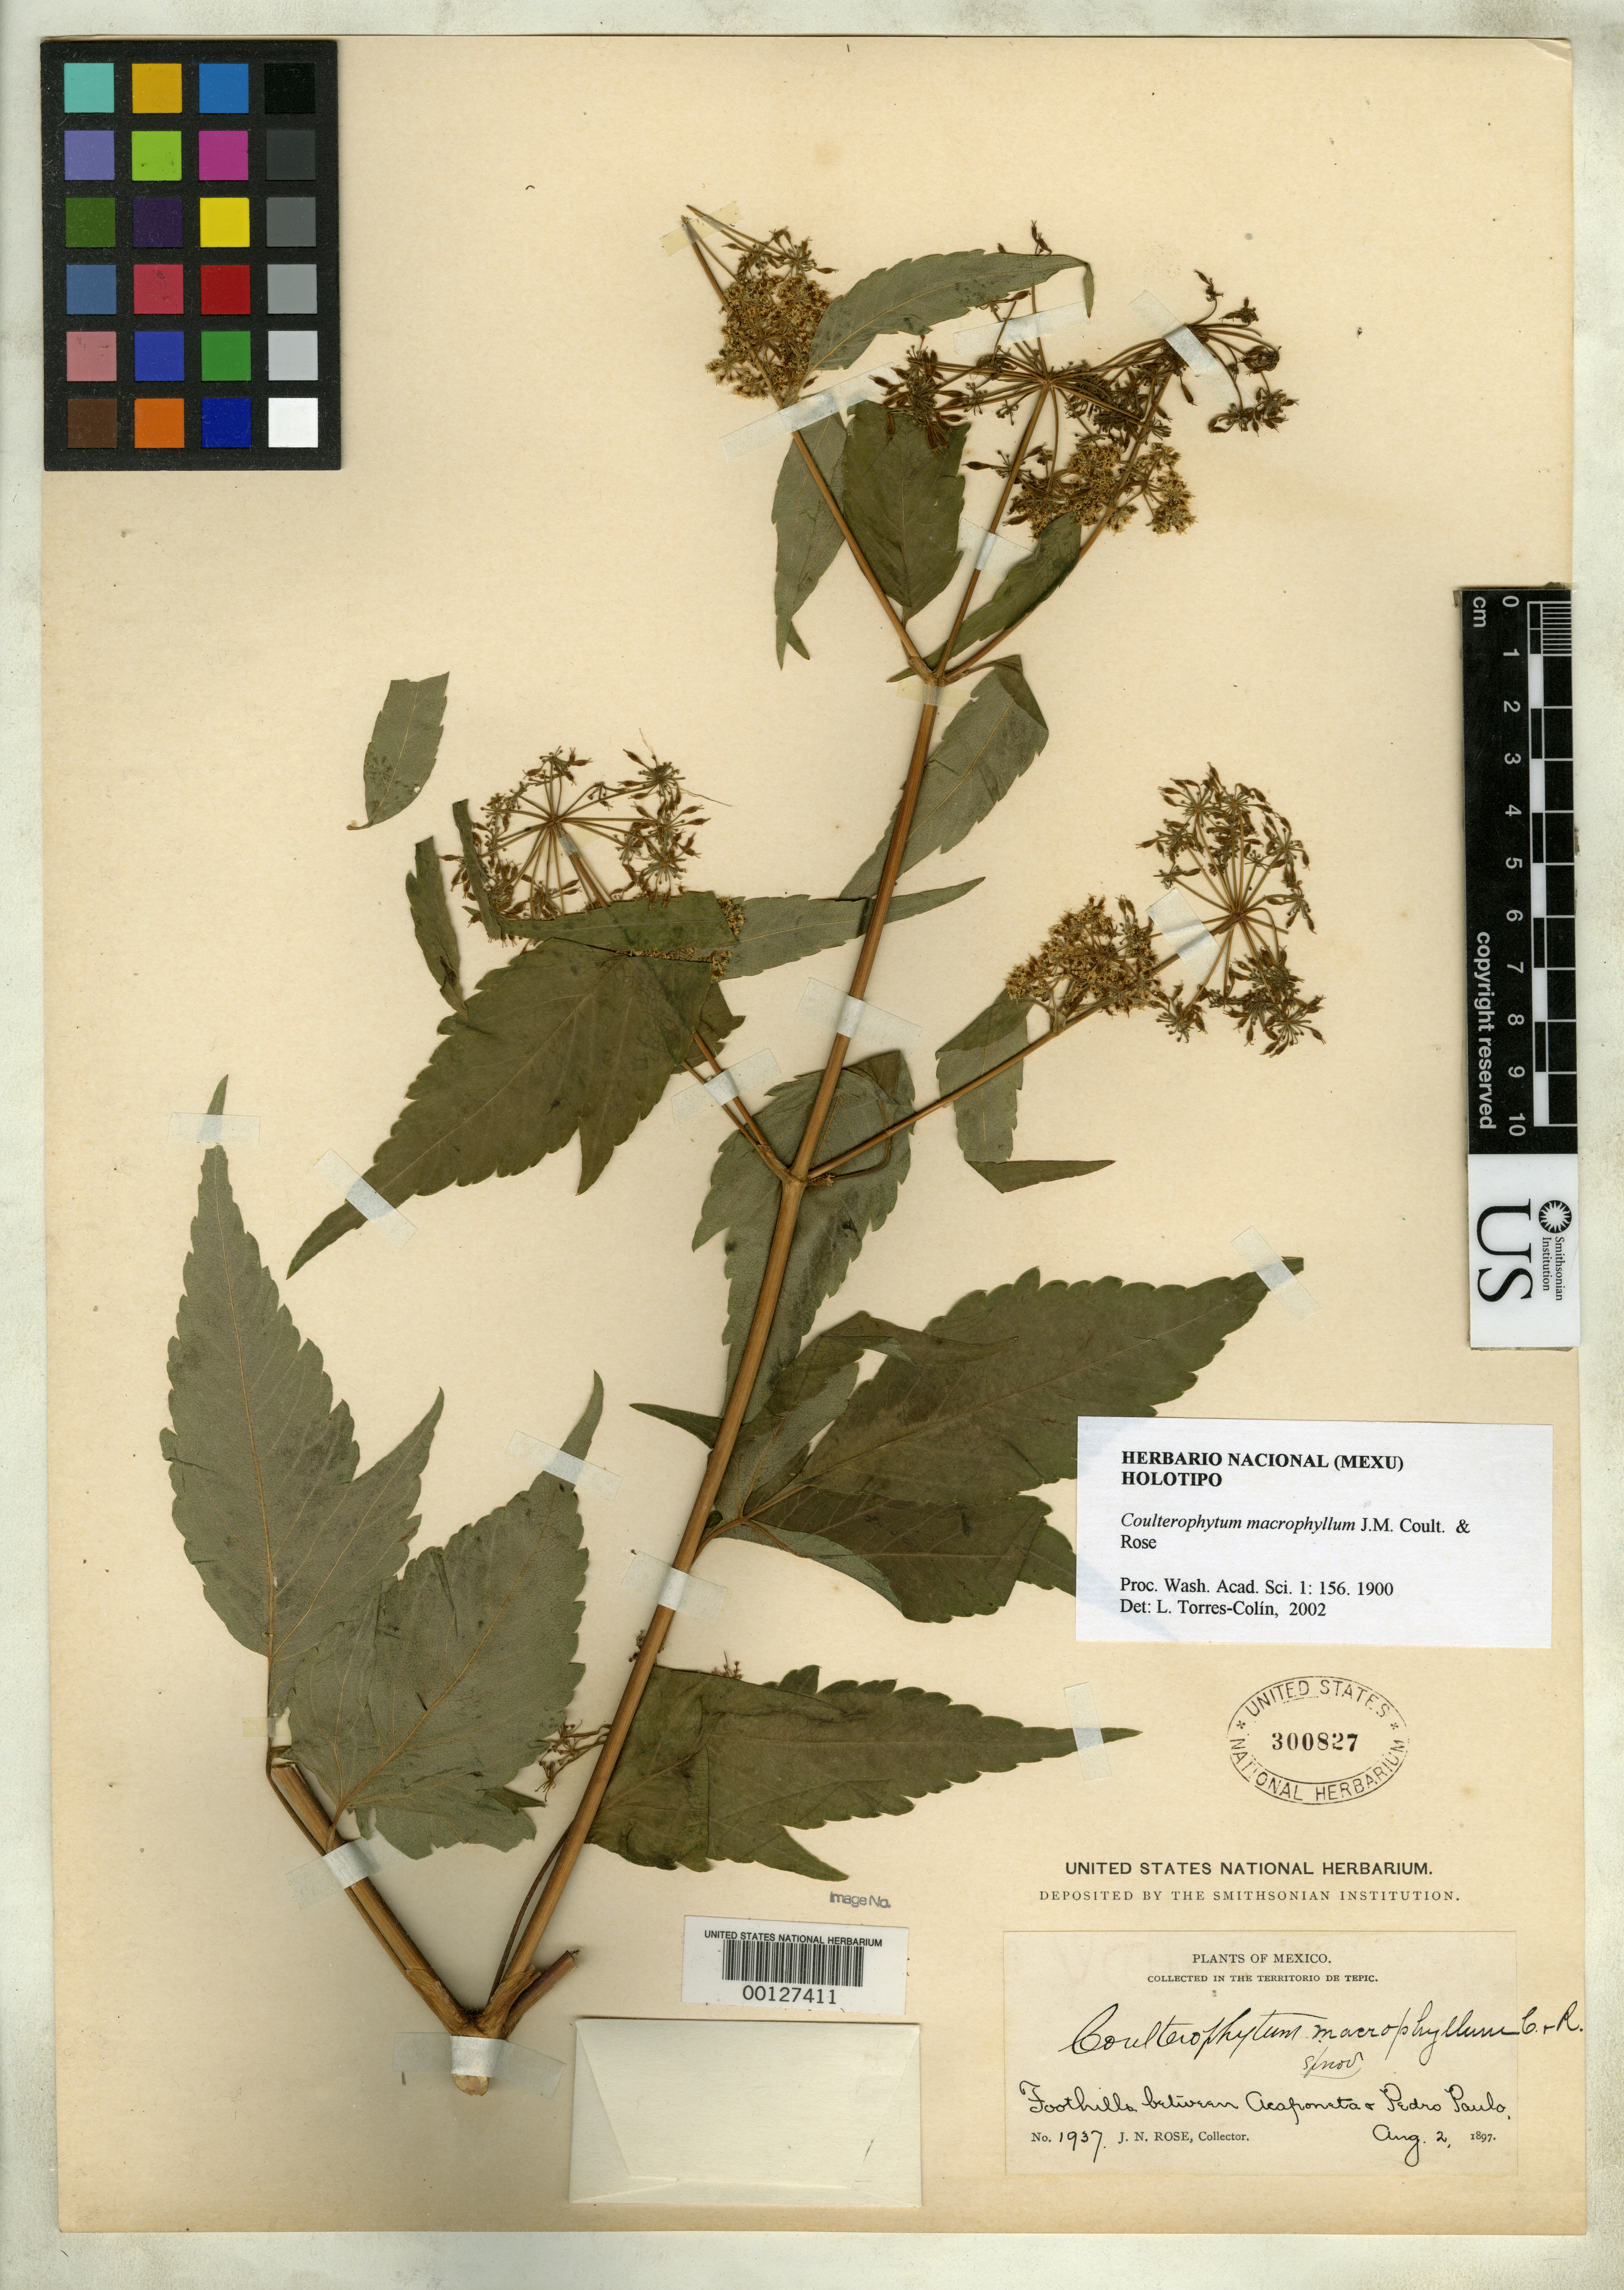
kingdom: Plantae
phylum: Tracheophyta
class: Magnoliopsida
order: Apiales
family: Apiaceae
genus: Coulterophytum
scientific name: Coulterophytum macrophyllum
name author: J.M. Coult. & Rose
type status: Type Collection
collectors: J. N. Rose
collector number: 1937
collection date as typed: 02 Aug 1897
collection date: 1897-08-02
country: Mexico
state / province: Nayarit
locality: Foothills of Sierra Madre between Acaponeta and Pedro Paulo.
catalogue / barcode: US 300827